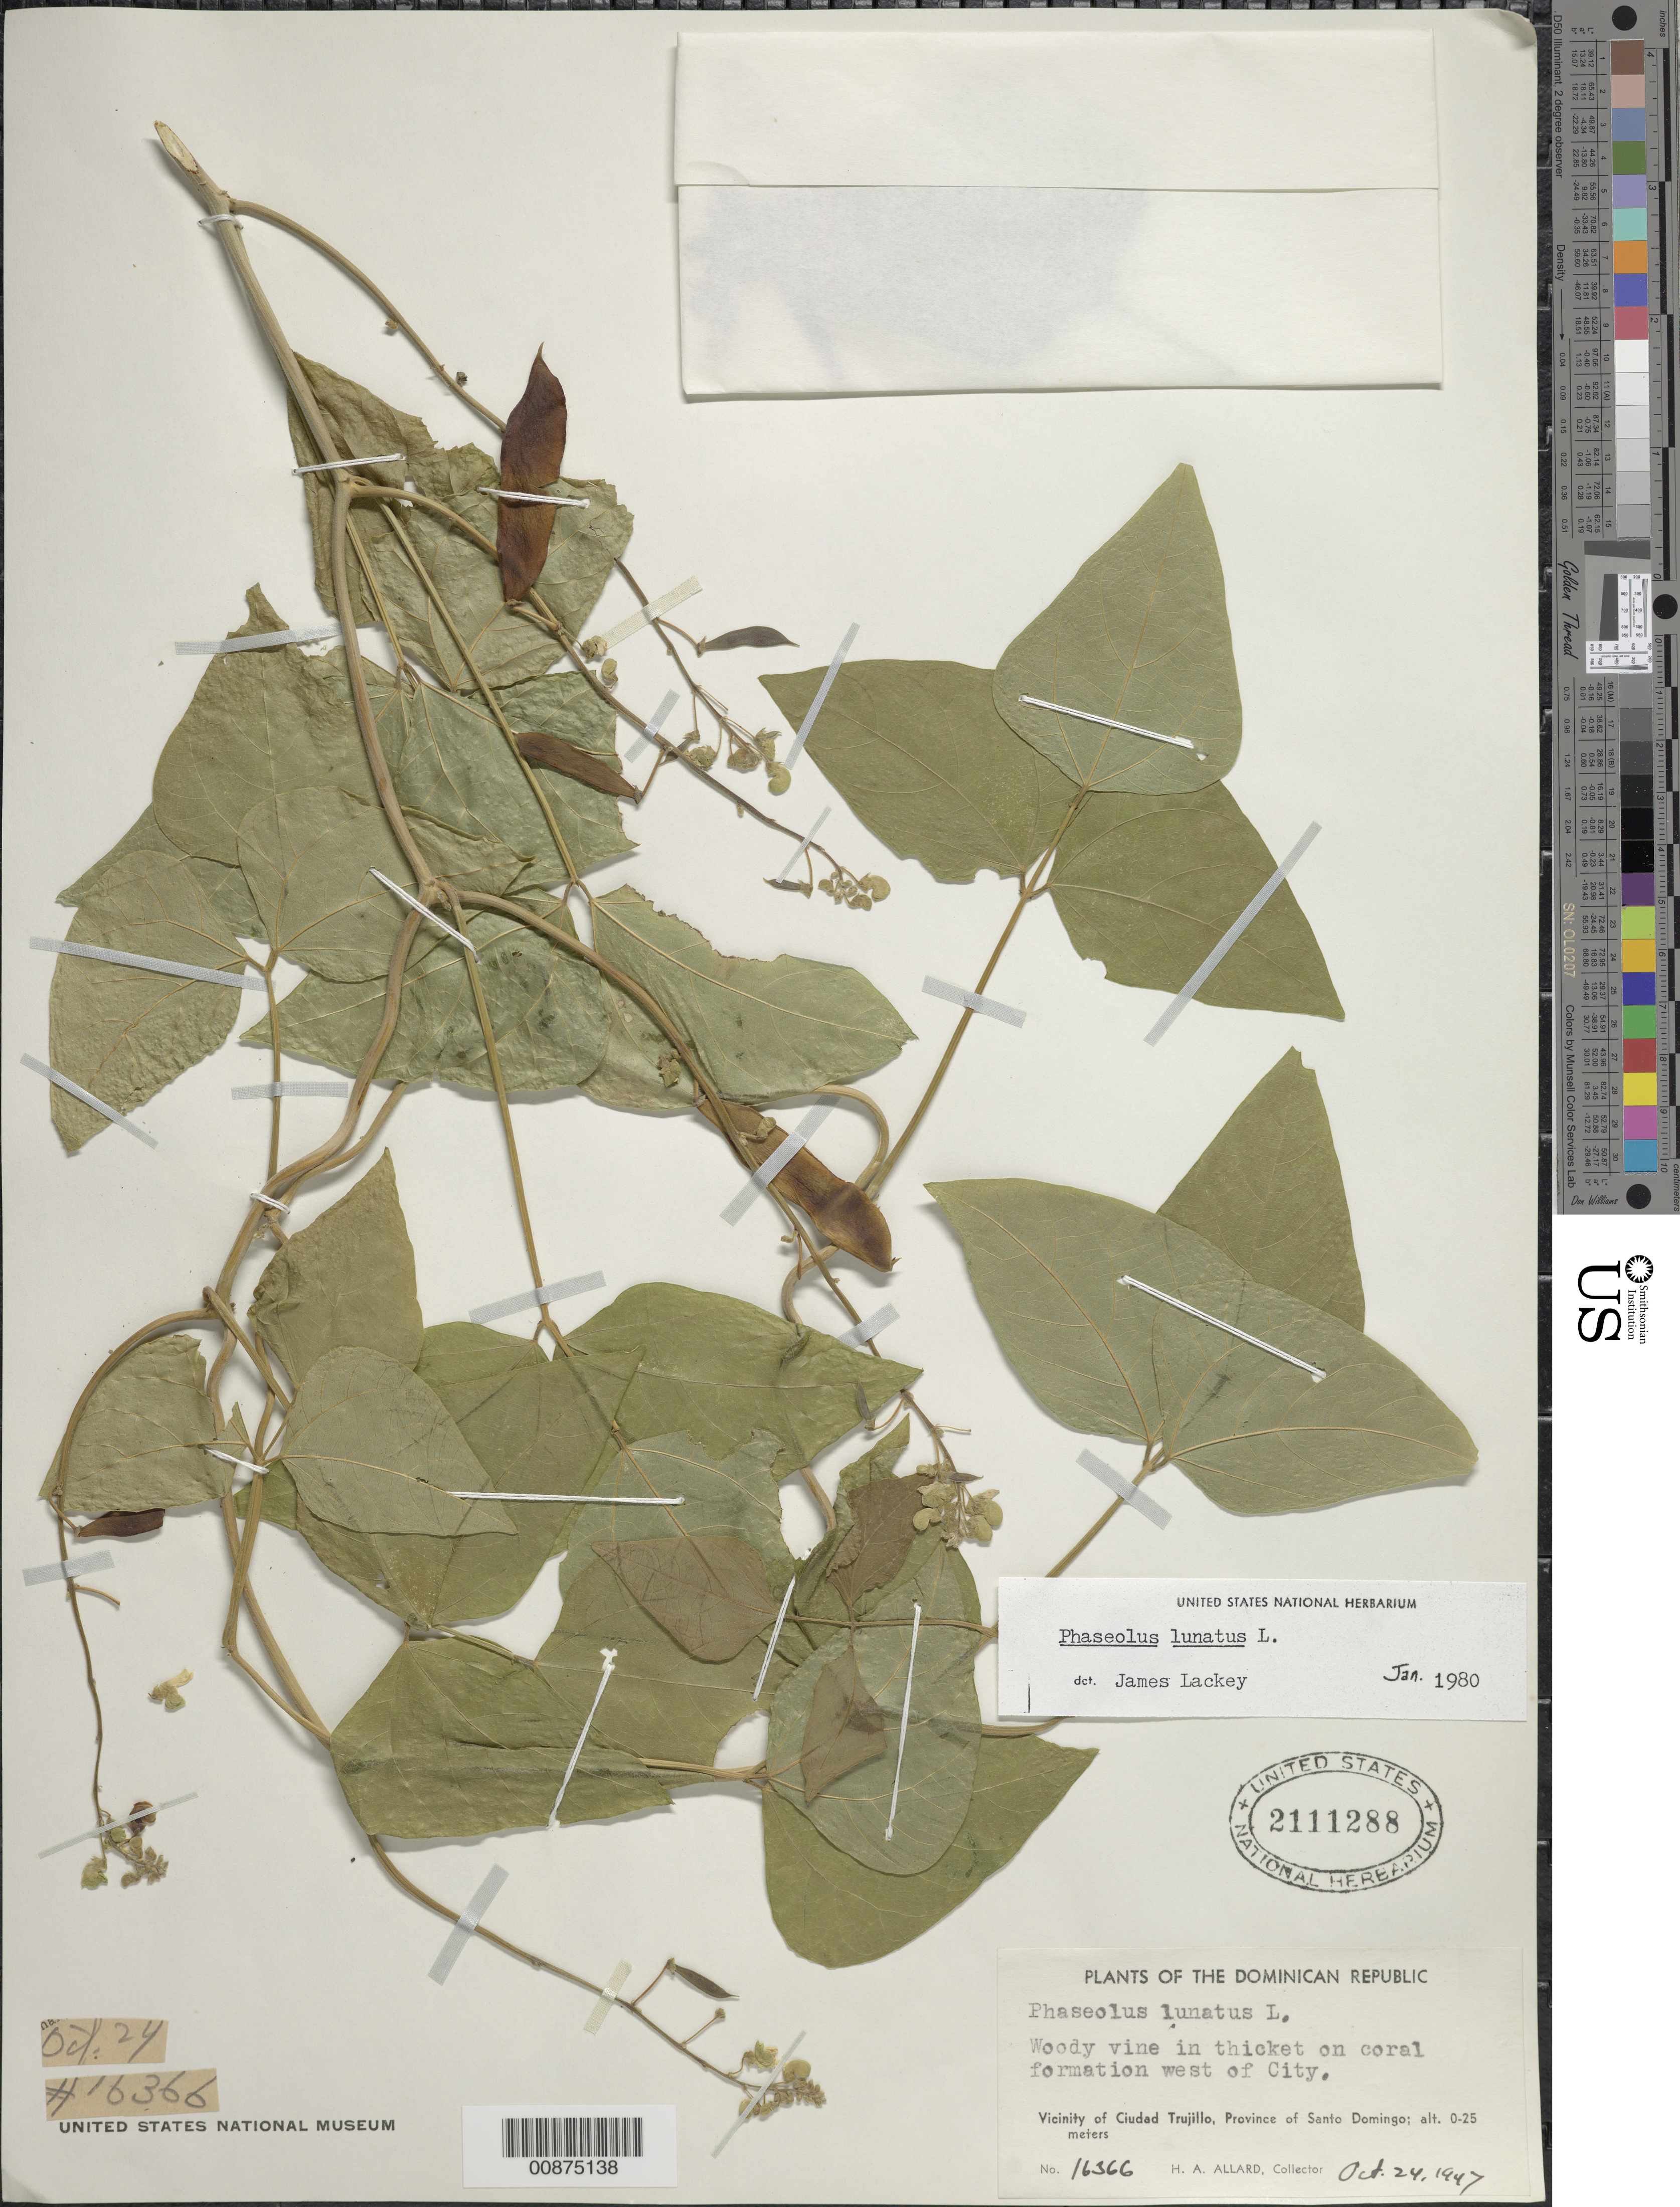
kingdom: Plantae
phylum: Tracheophyta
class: Magnoliopsida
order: Fabales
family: Fabaceae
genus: Phaseolus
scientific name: Phaseolus lunatus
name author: L.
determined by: Lackey, J.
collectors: H. A. Allard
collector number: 16366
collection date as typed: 24 Oct 1947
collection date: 1947-10-24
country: Dominican Republic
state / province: Distrito Nacional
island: Hispaniola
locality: Vicinity of Ciudad Trujillo, Province of Santo Domingo (obsolete). Coral formation west of city.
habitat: In thicket.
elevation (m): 0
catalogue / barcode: US 2111288